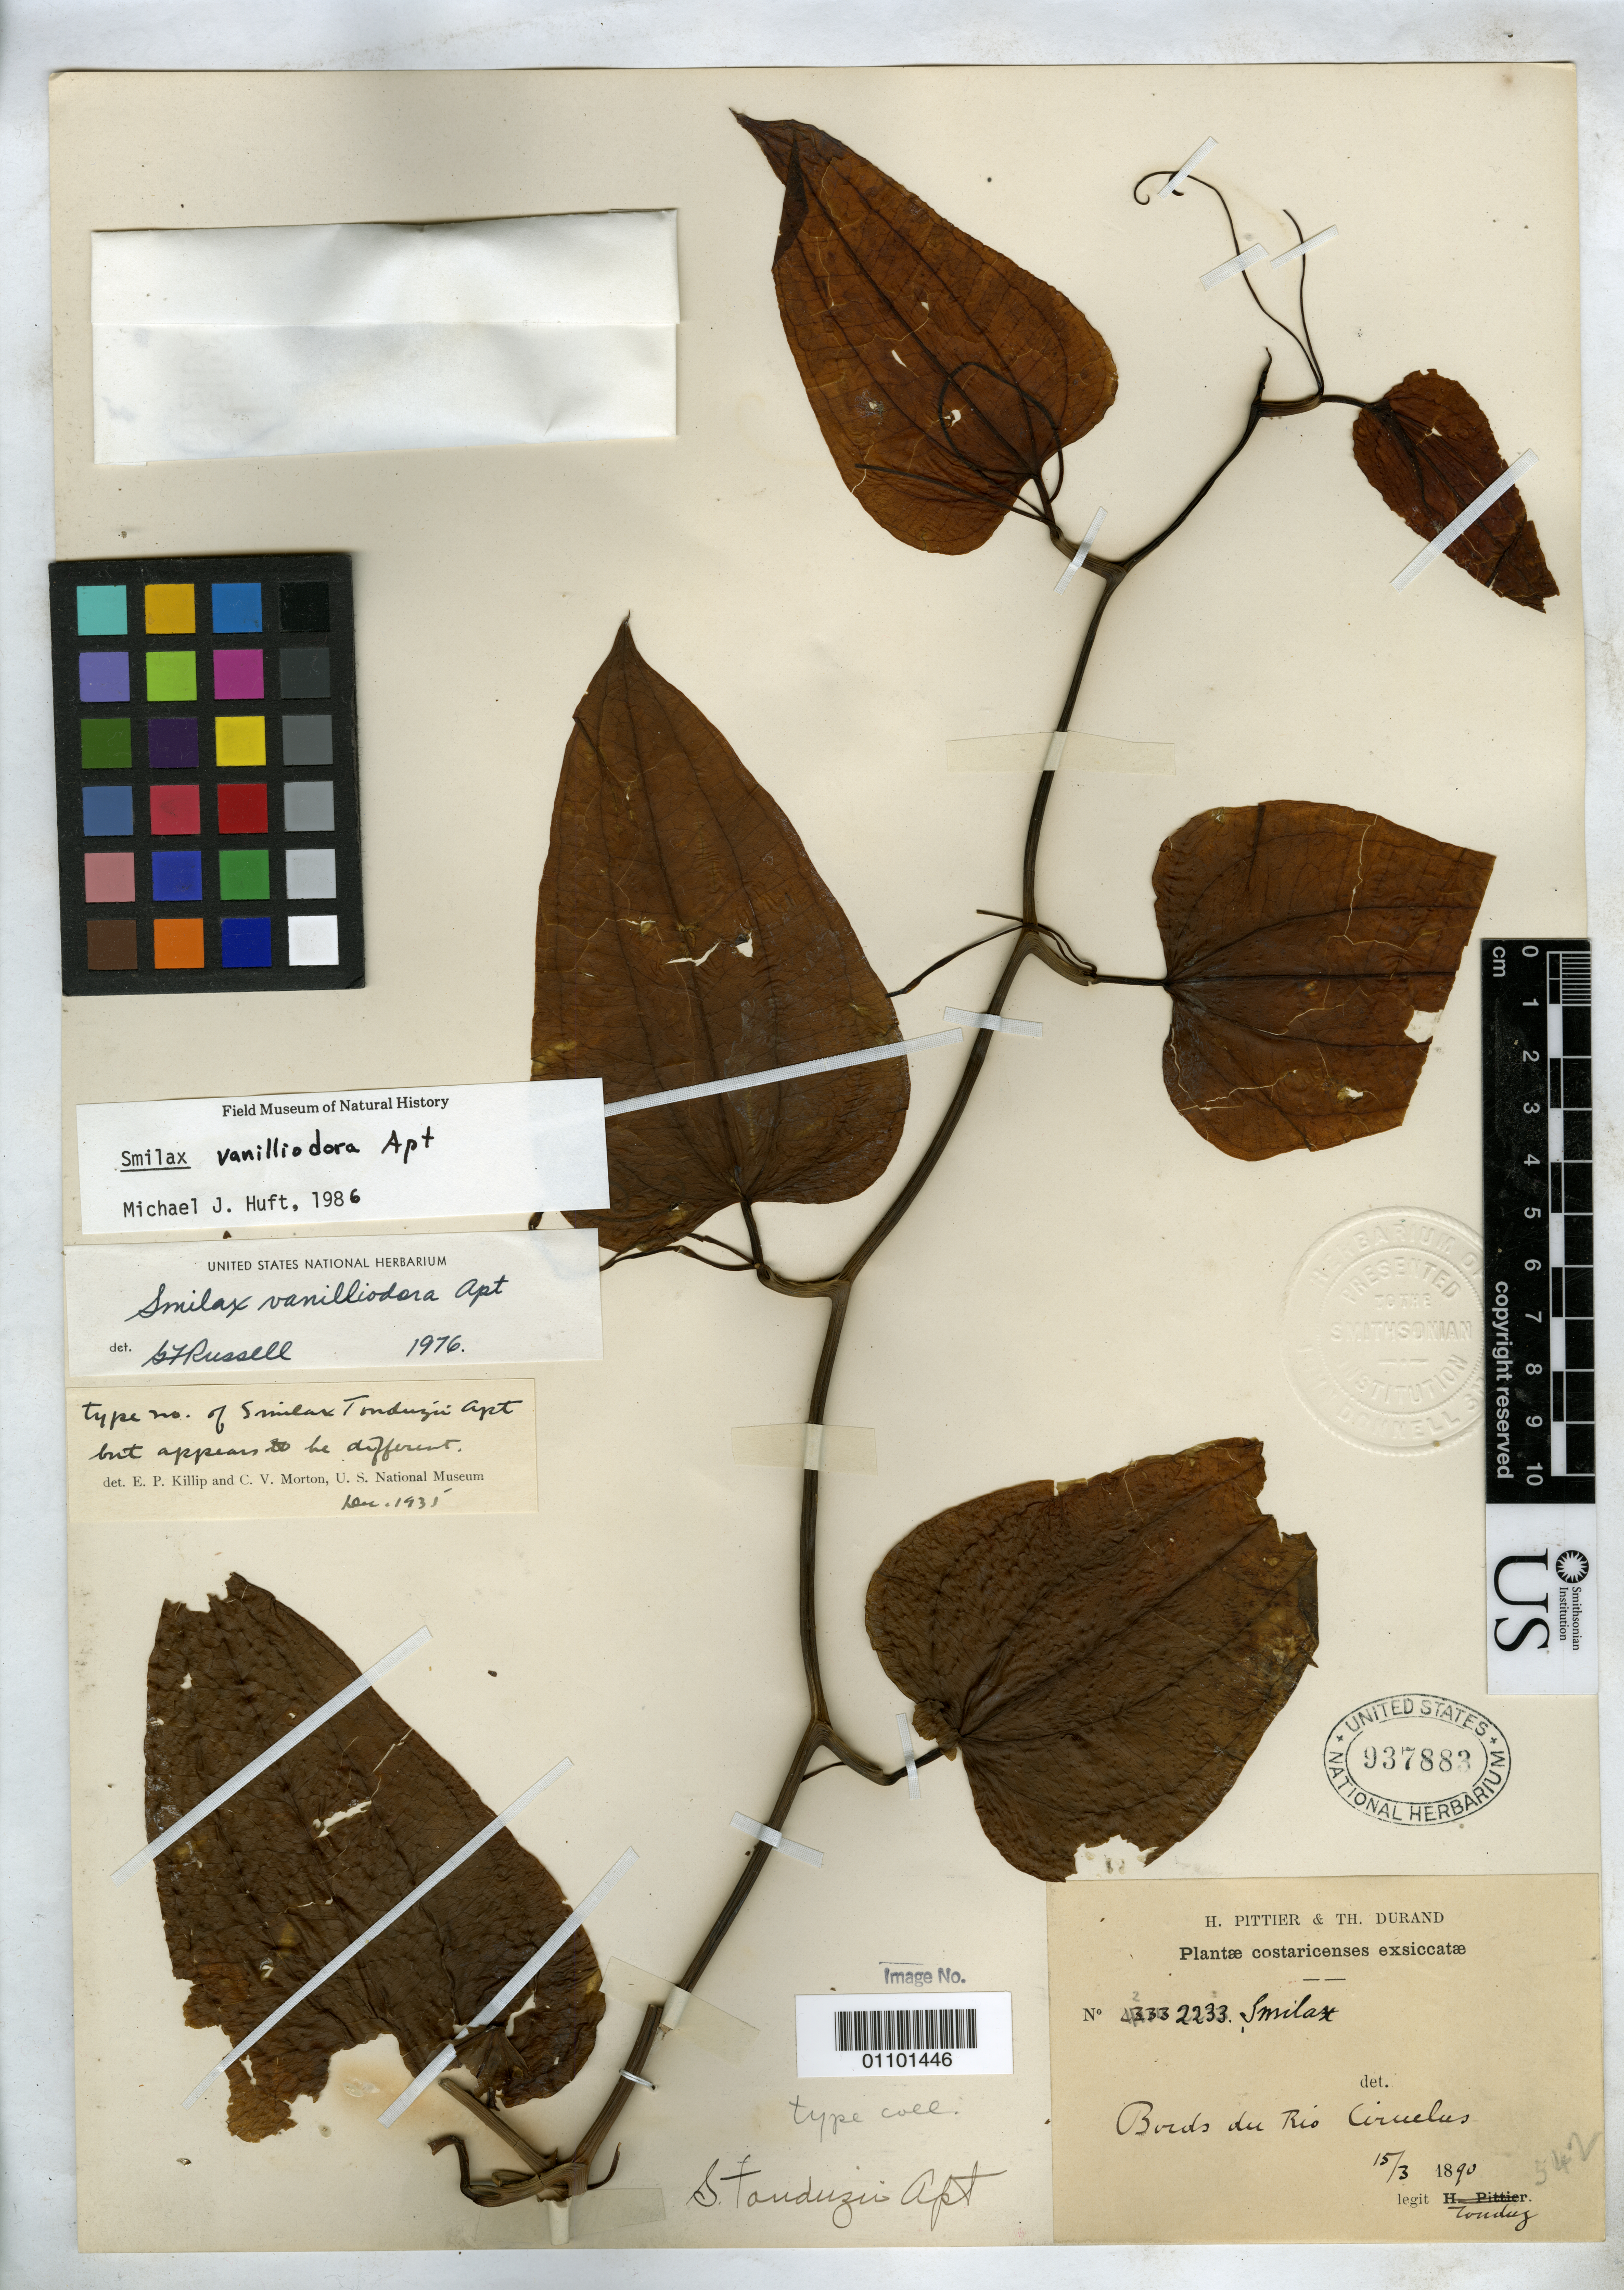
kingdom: Plantae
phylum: Tracheophyta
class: Liliopsida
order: Liliales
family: Smilacaceae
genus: Smilax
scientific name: Smilax tonduzii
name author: F.W. Apt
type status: Type Collection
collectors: A. Tonduz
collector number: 2233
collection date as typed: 15 Mar 1890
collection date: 1890-03-15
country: Costa Rica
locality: Rio Ciruelas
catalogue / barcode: US 937883